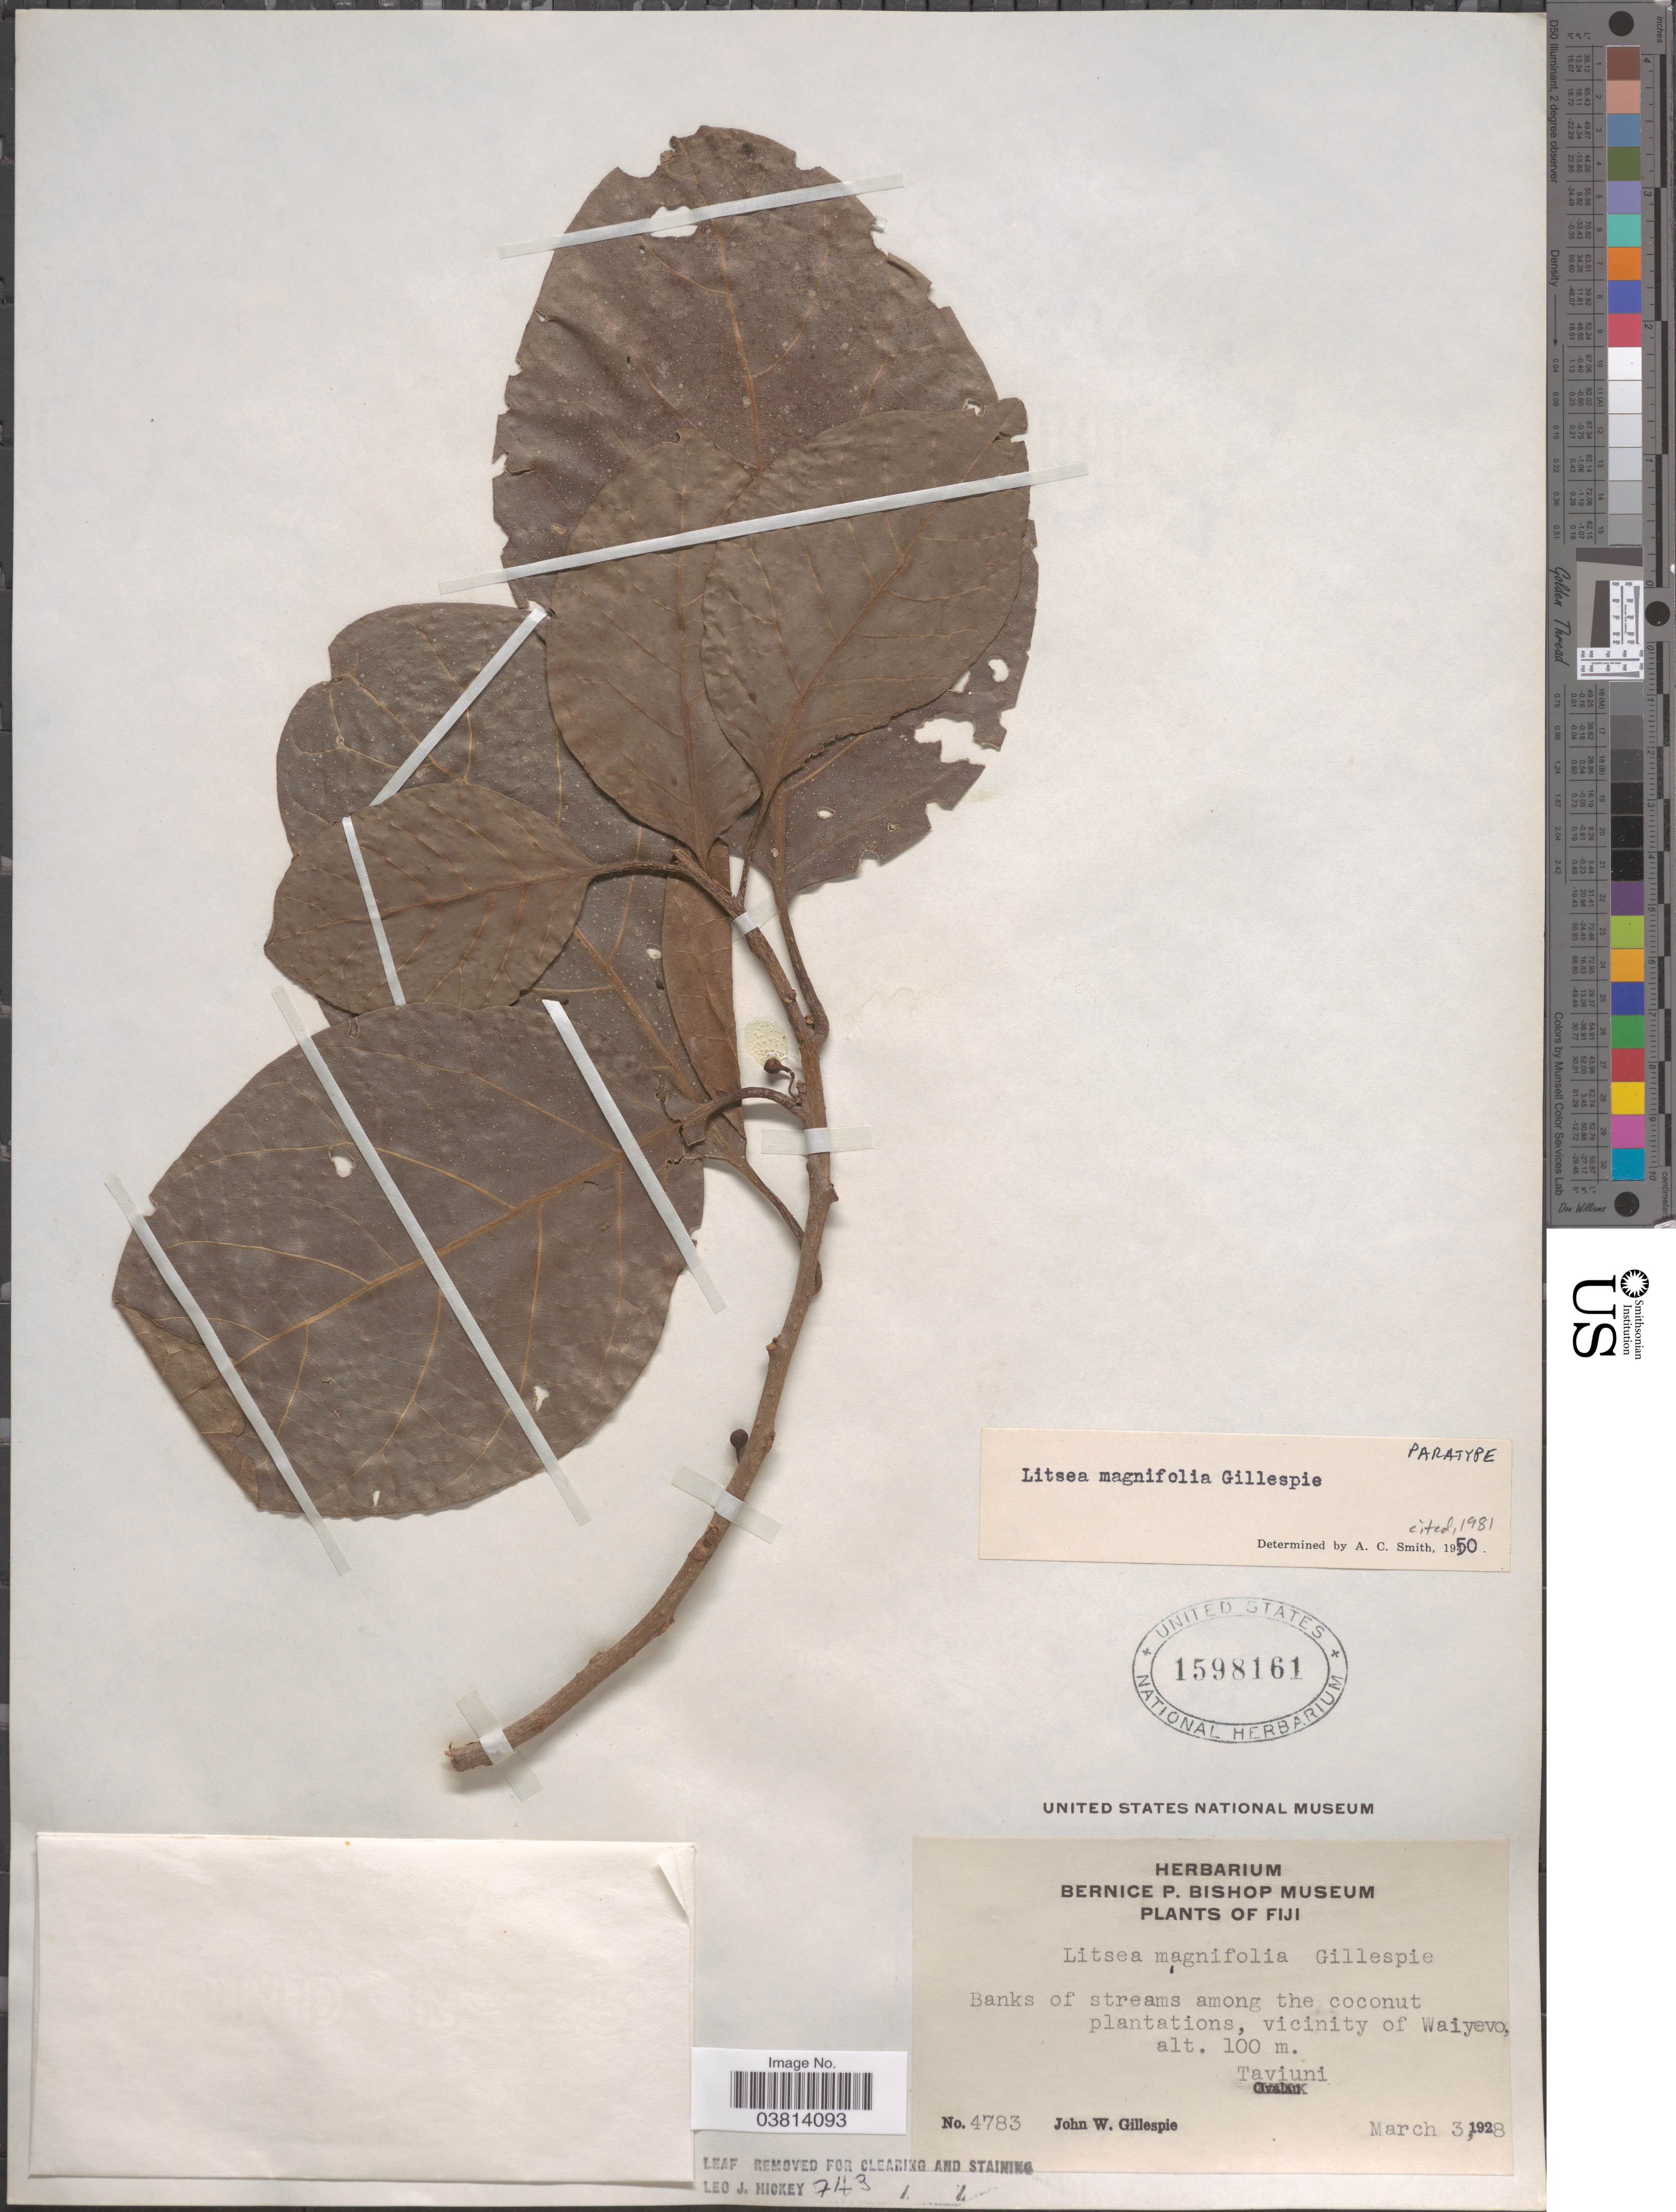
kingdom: Plantae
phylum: Tracheophyta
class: Magnoliopsida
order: Laurales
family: Lauraceae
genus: Litsea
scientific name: Litsea magnifolia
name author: Christoph.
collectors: J. W. Gillespie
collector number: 4783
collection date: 1928-03-03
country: Fiji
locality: Banks of streams among the coconut plantations, vicinity of Waiyevo. Taviuni.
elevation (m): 100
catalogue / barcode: US 1598161